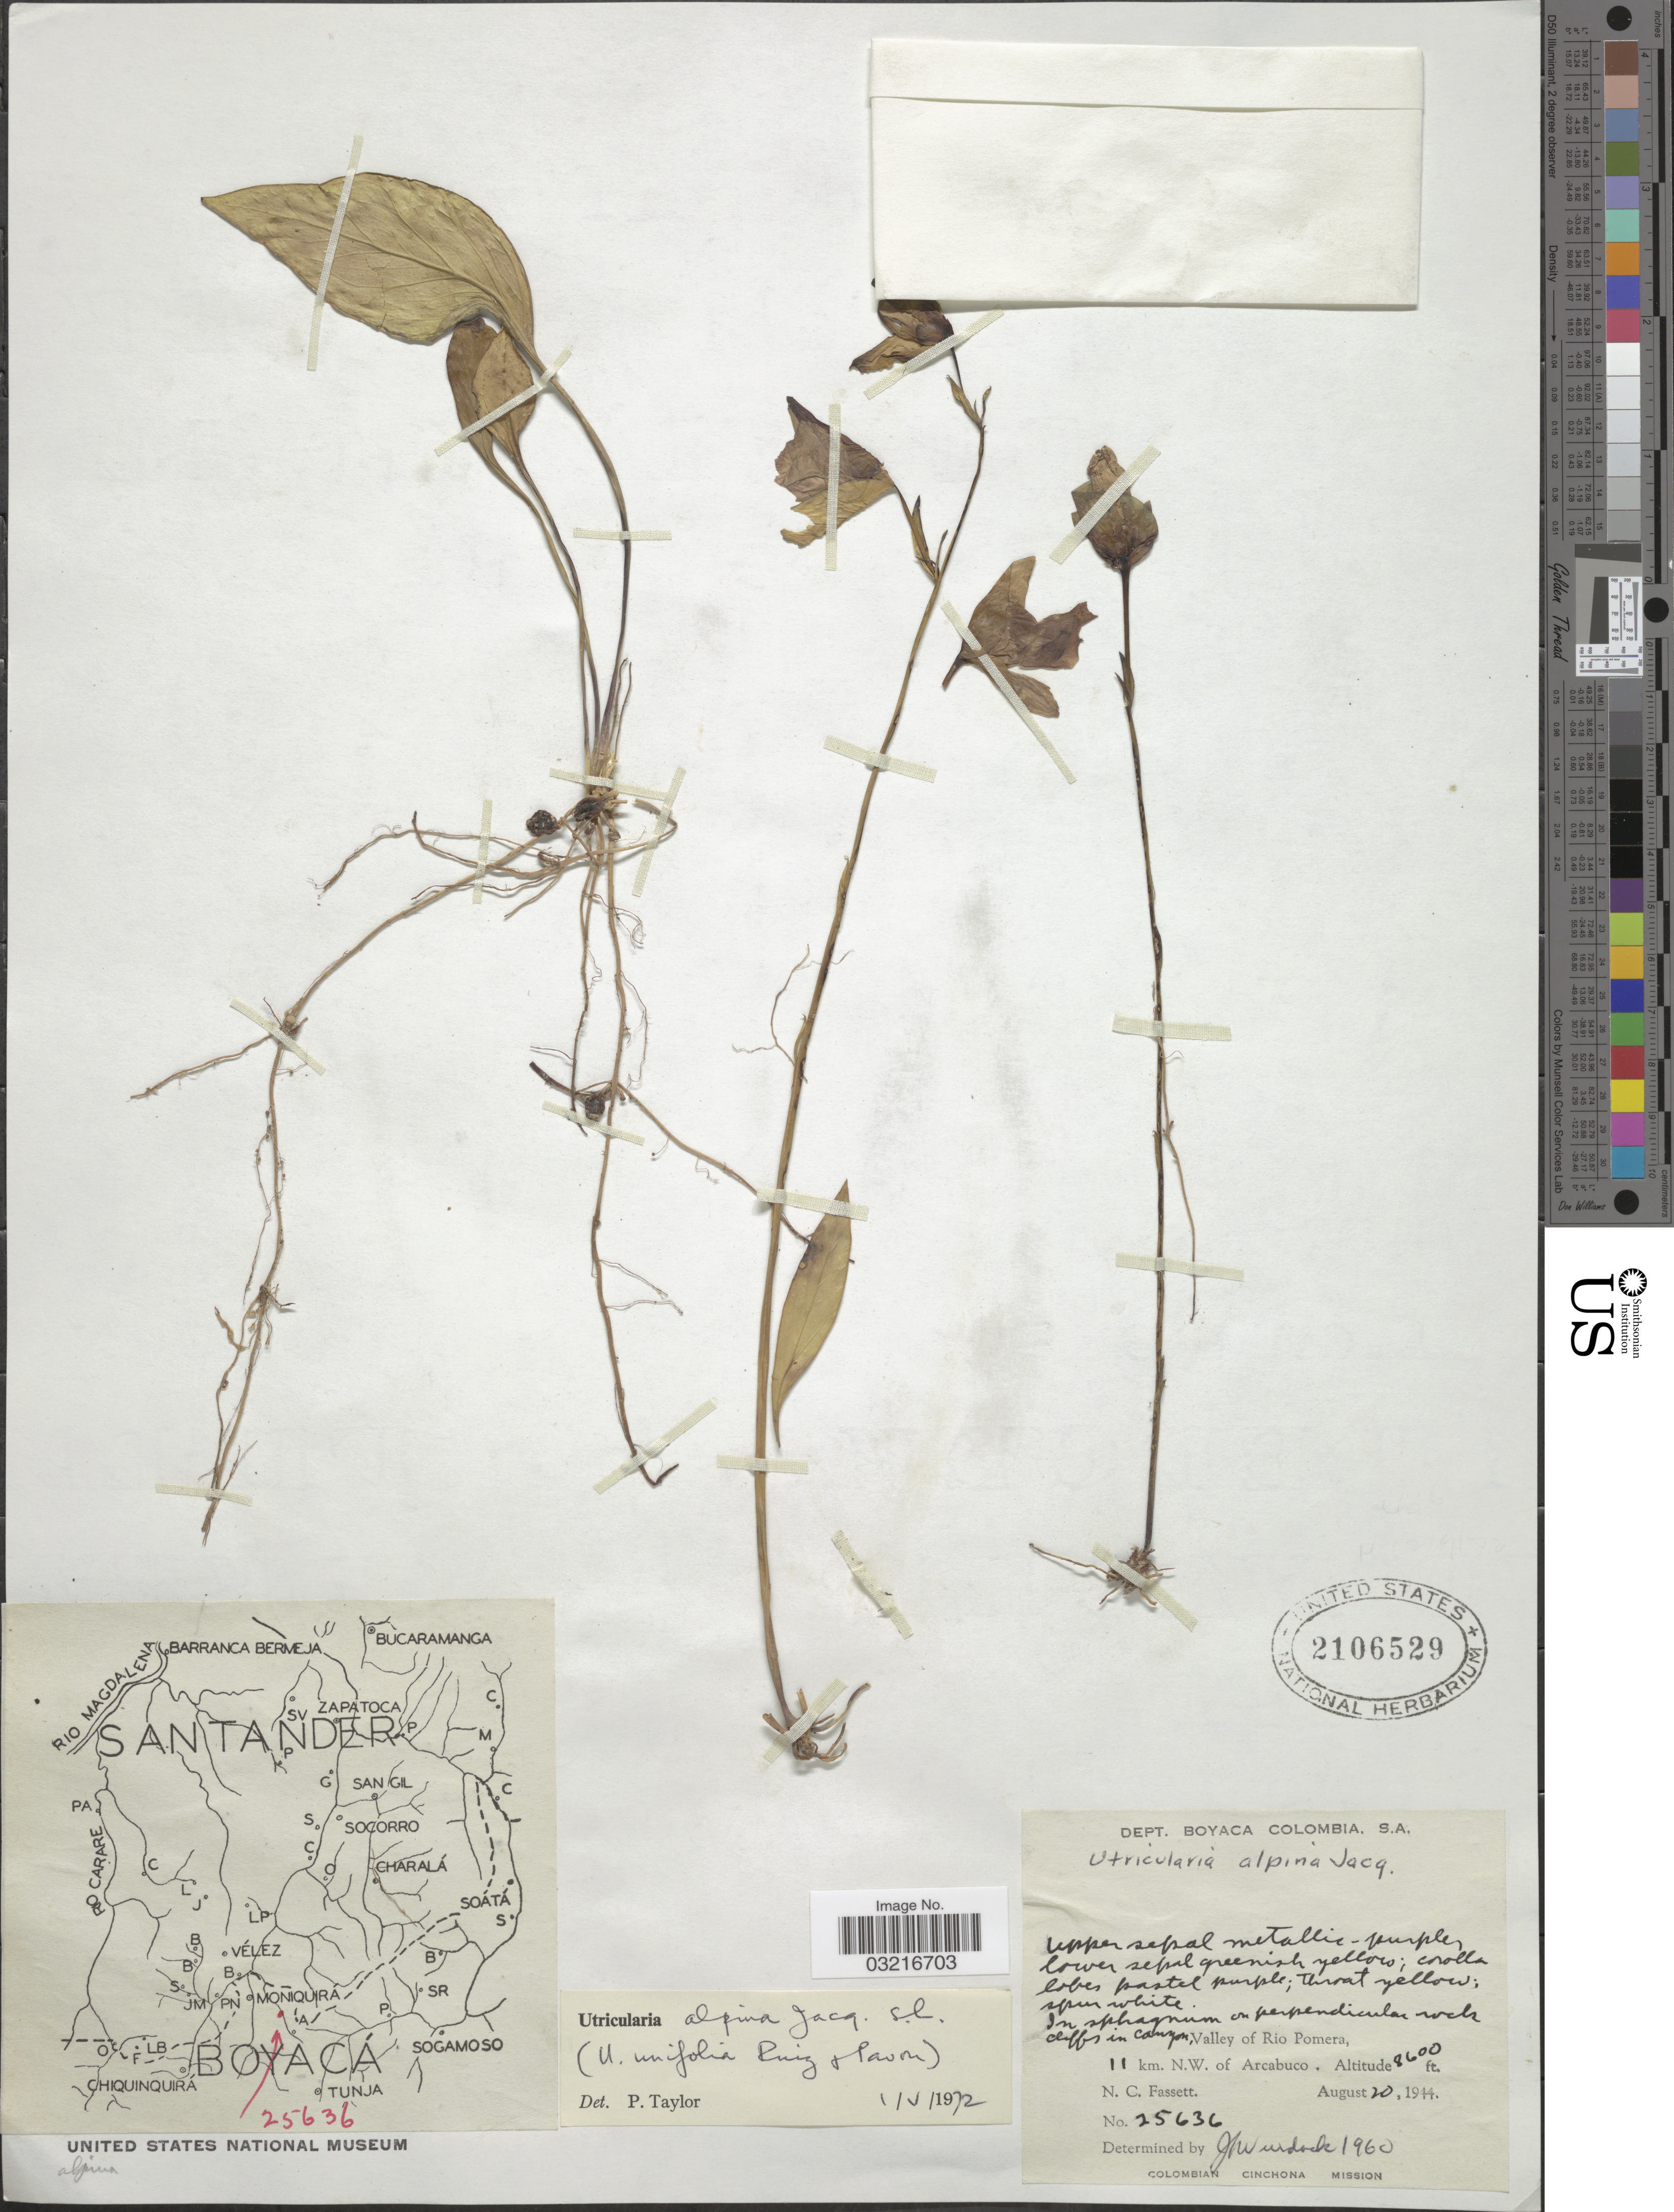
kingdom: Plantae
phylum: Tracheophyta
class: Magnoliopsida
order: Lamiales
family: Lentibulariaceae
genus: Utricularia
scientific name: Utricularia unifolia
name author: Ruiz & Pav.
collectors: N. C. Fassett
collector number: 25636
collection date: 1944-08-20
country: Colombia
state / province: Boyacá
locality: Dept. Boyaca, Valley of Rio Pomera, 11 km. N.W. of Arcabuco.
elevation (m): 2621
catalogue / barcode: US 2106529